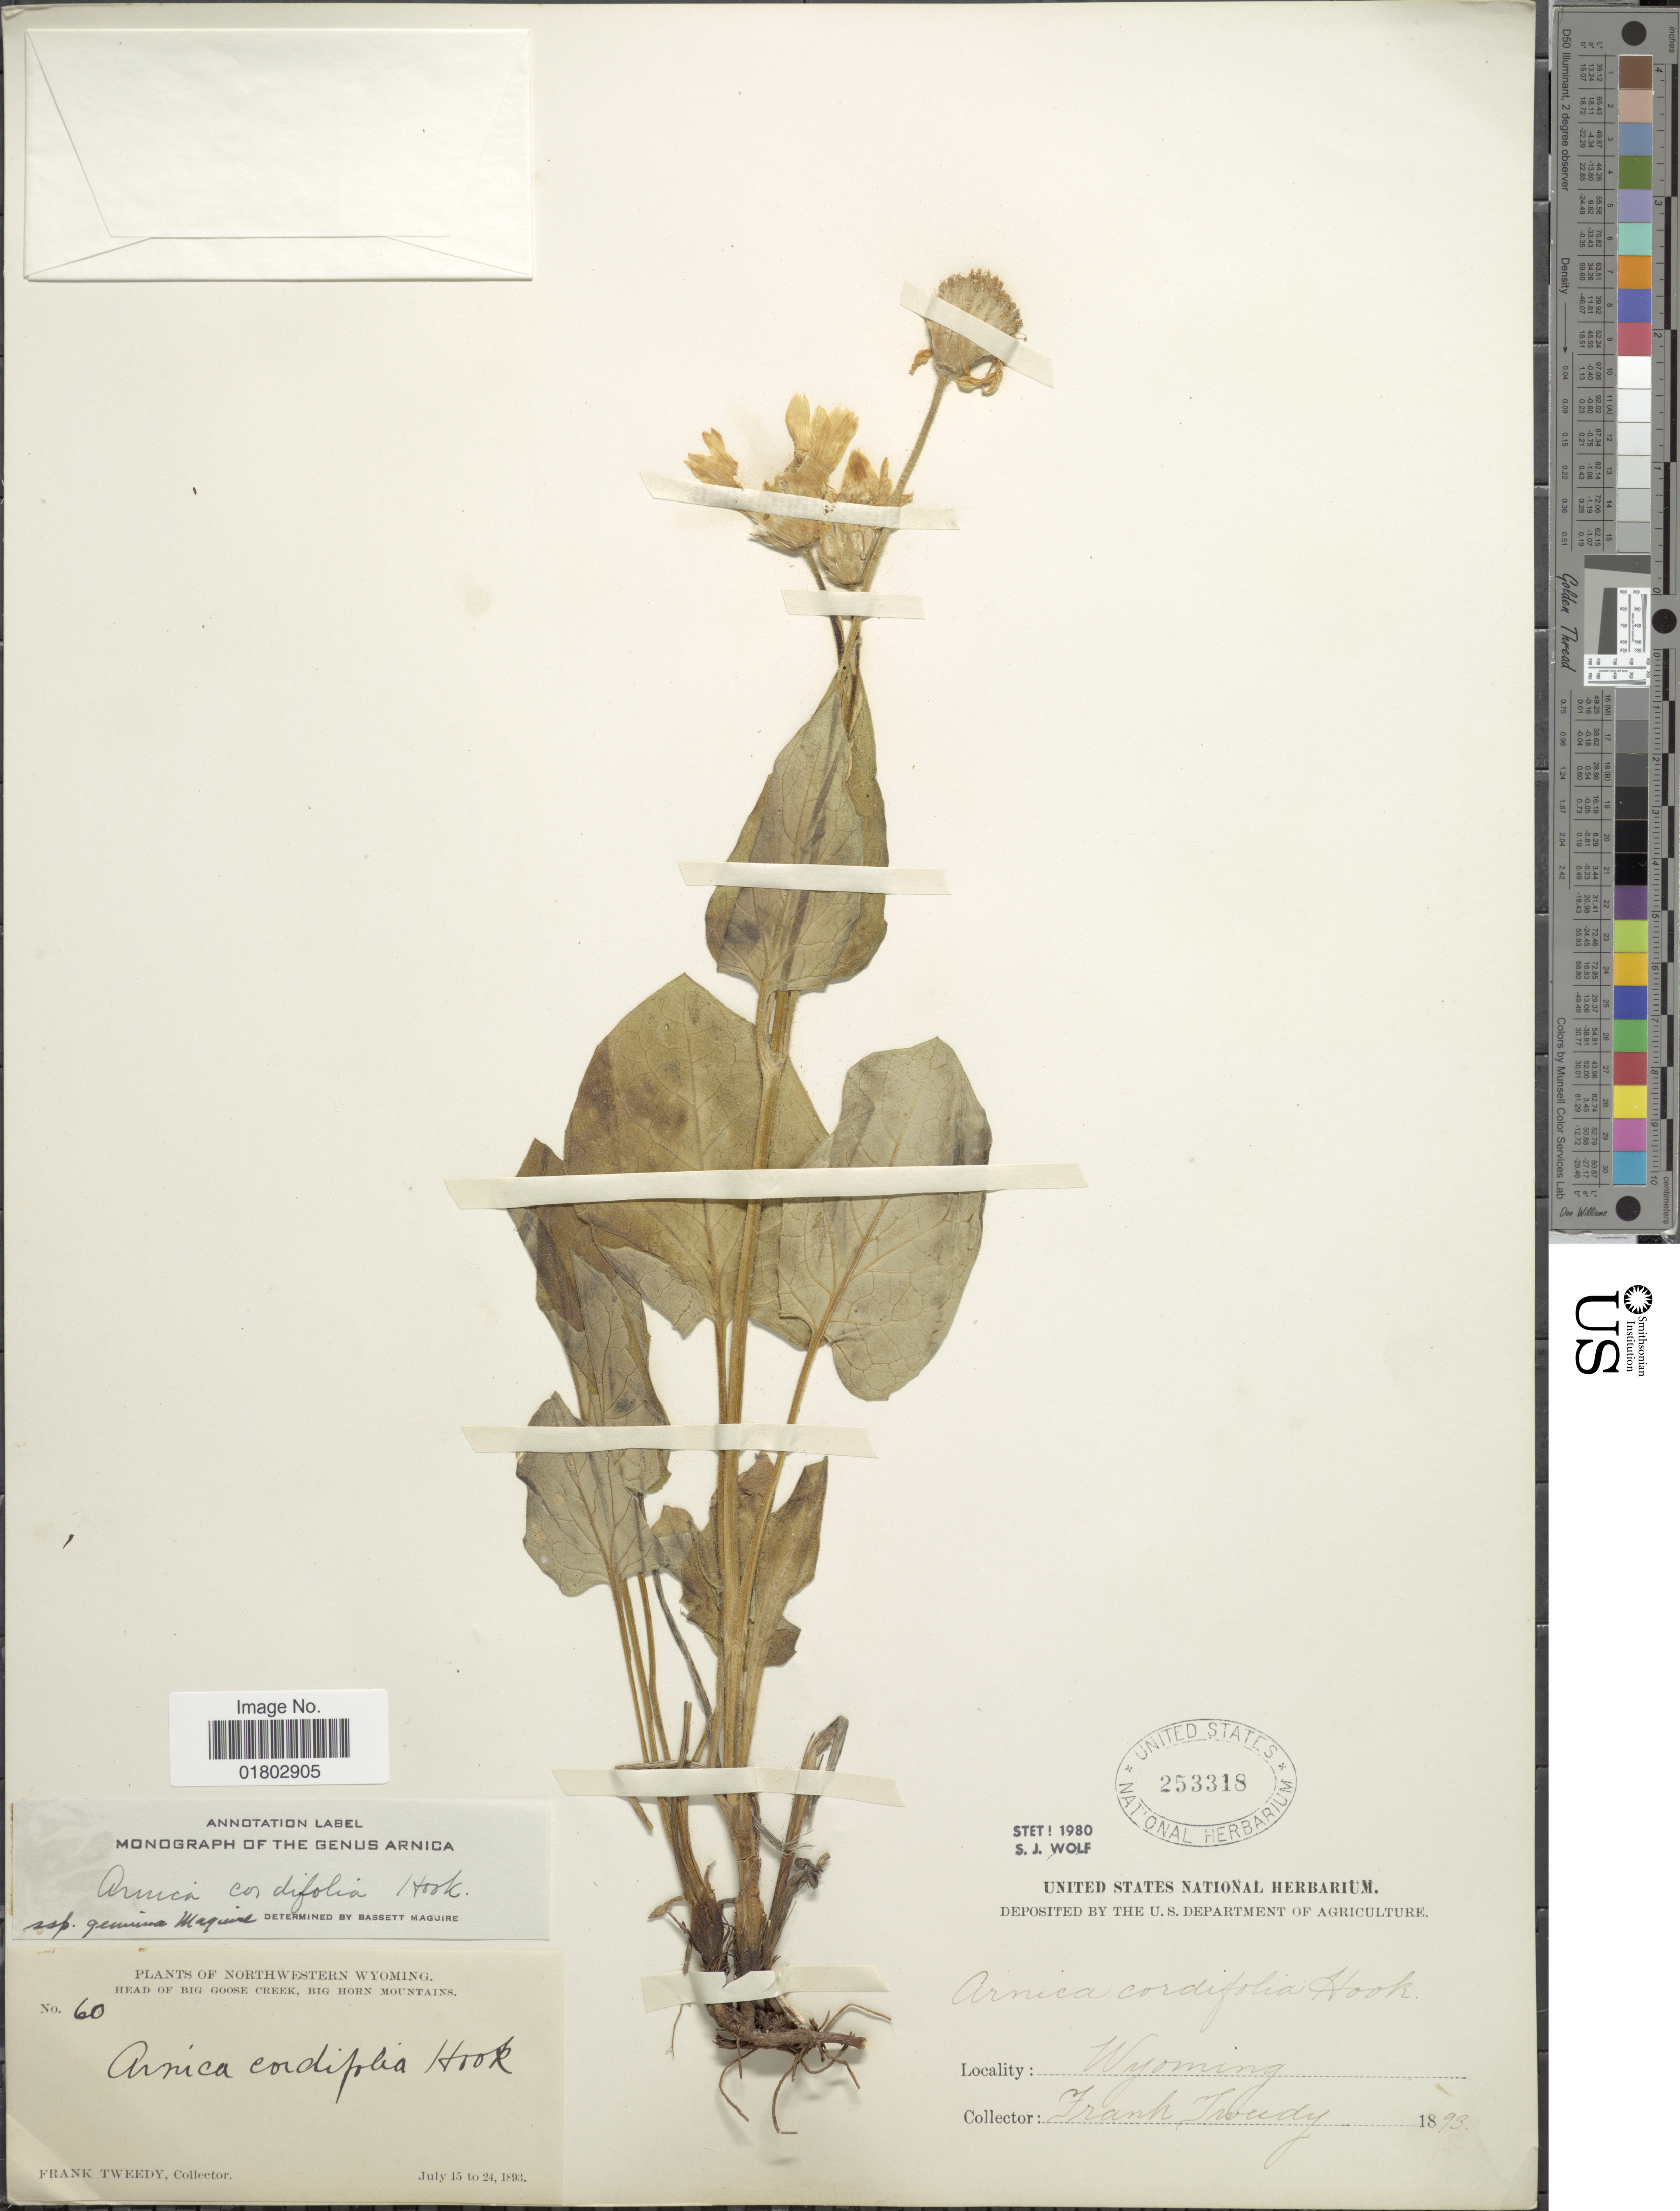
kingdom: Plantae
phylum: Tracheophyta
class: Magnoliopsida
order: Asterales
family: Asteraceae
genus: Arnica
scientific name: Arnica cordifolia subsp. genuina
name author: Maguire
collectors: F. Tweedy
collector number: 60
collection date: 1893-07-15/1893-07-24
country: United States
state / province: Wyoming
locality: Northwestern Wyoming, Head of Bog Goose Creek, Big Horn Mountains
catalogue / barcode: US 253318